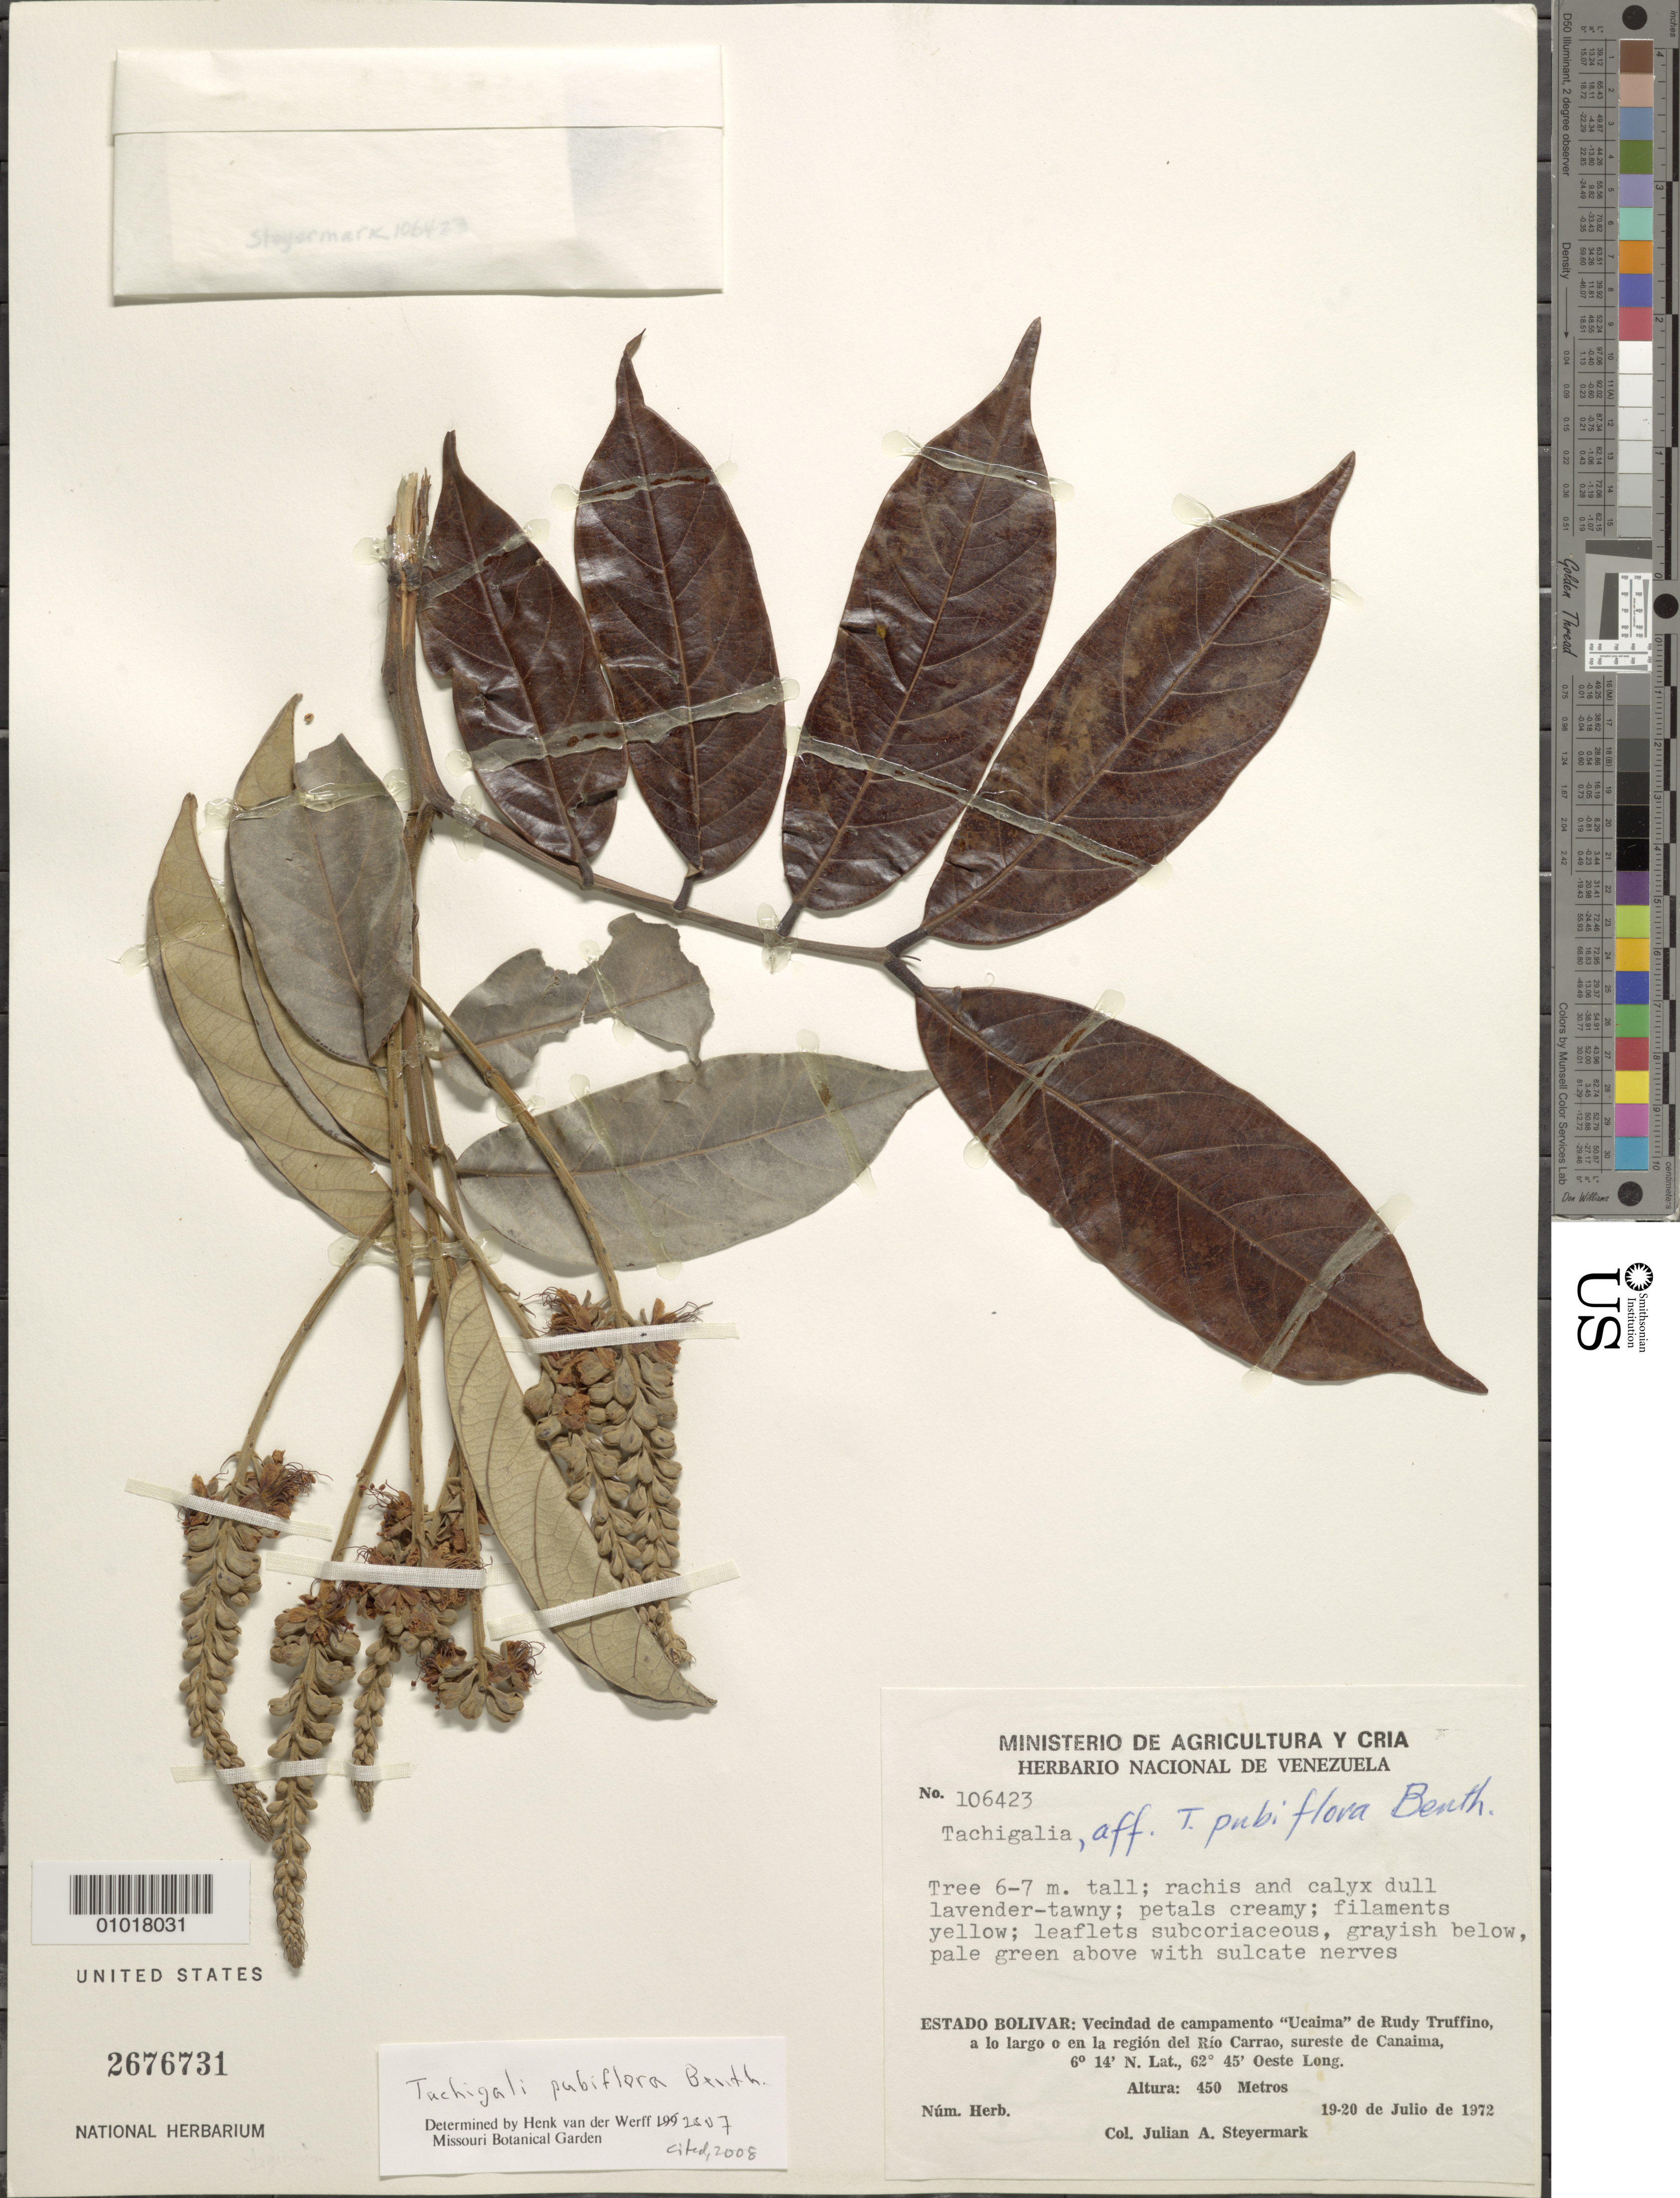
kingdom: Plantae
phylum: Tracheophyta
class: Magnoliopsida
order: Fabales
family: Fabaceae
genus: Tachigali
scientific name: Tachigali pubiflora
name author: Benth.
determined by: van der Werff, H., (MO), Missouri Botanical Garden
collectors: J. Steyermark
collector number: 106423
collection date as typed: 19-Jul-72 to 20-Jul-72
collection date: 1972-07-19/1972-07-20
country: Venezuela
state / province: Bolívar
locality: Campamento "Ucaima" de Rudy Truffino, Río Carrao, SE of Canaima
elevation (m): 450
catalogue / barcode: US 2676731